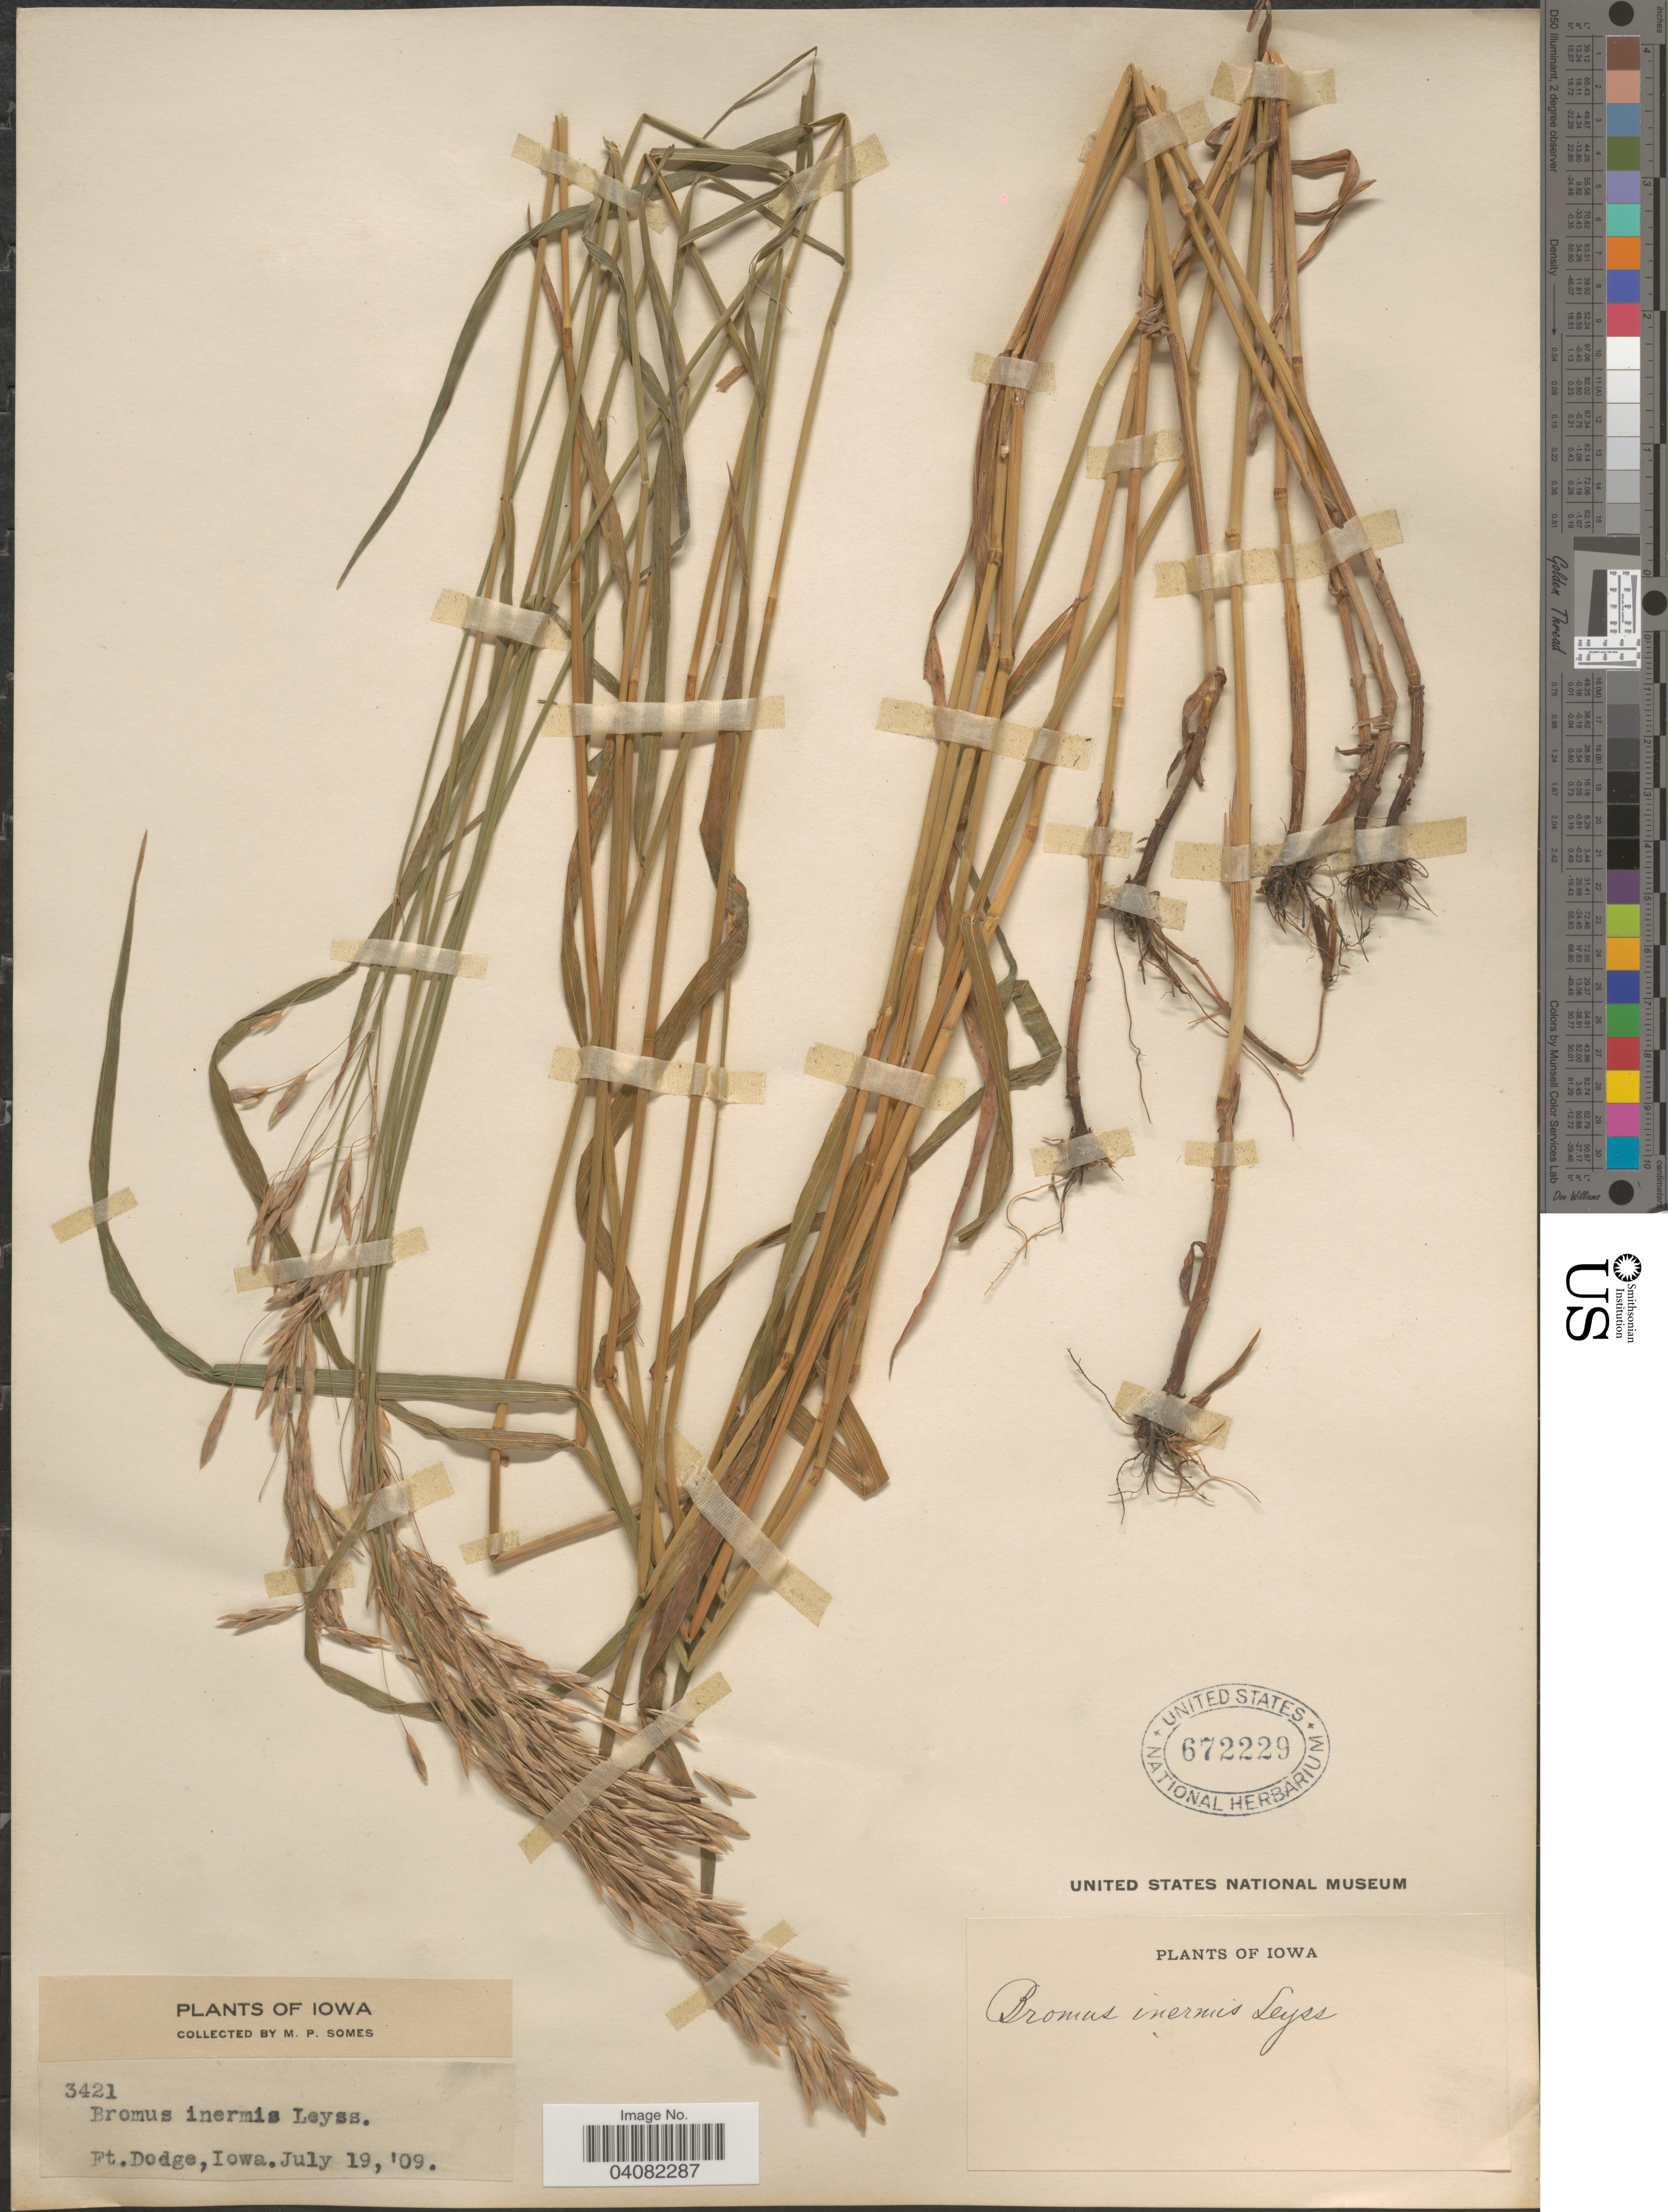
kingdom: Plantae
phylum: Tracheophyta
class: Liliopsida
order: Poales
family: Poaceae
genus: Bromus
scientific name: Bromus inermis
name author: Leyss.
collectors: M. Somes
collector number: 3421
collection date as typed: Transcribed d/m/y: 19/7/9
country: United States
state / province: Iowa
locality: Ft. Dodge.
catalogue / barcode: US 672229